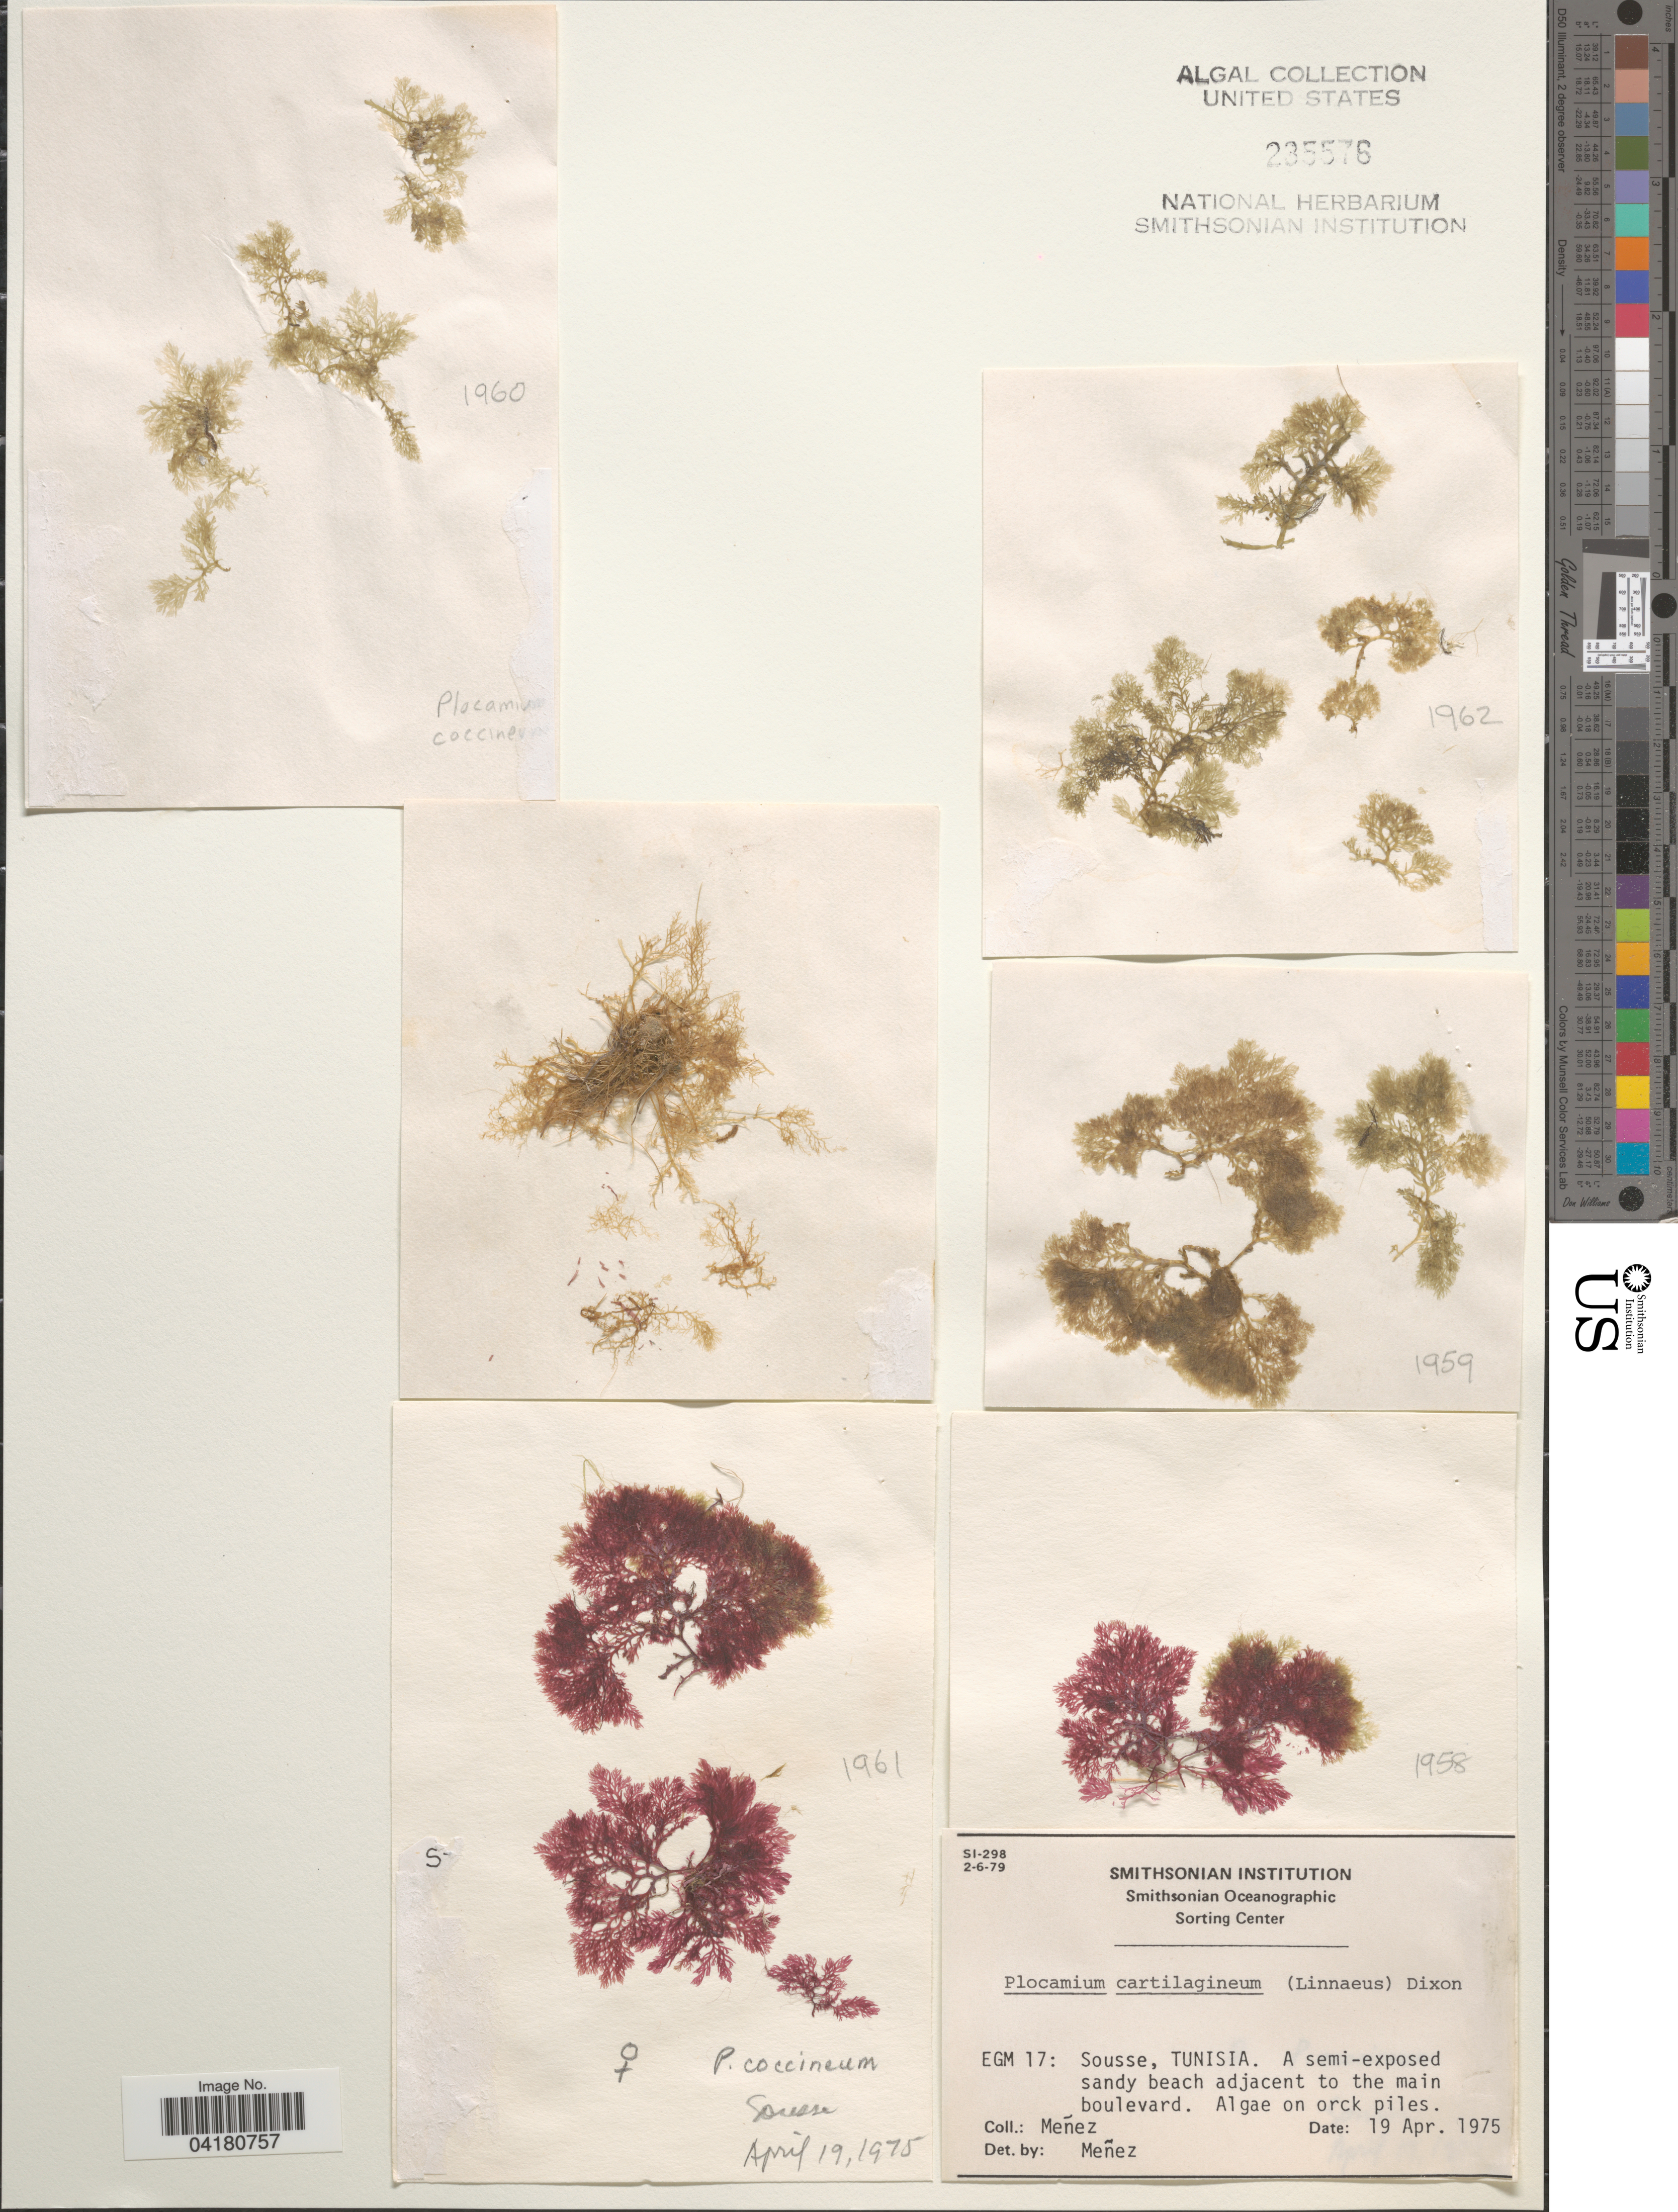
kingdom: Plantae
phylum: Rhodophyta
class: Florideophyceae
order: Plocamiales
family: Plocamiaceae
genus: Plocamium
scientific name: Plocamium cartilagineum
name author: (L.) P.S. Dixon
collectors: Menez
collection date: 1975-04-19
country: Tunisia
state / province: Sousse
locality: EGM 17: A semi-exposed sandy beach adjacent to the main boulevard.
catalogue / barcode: US 235576